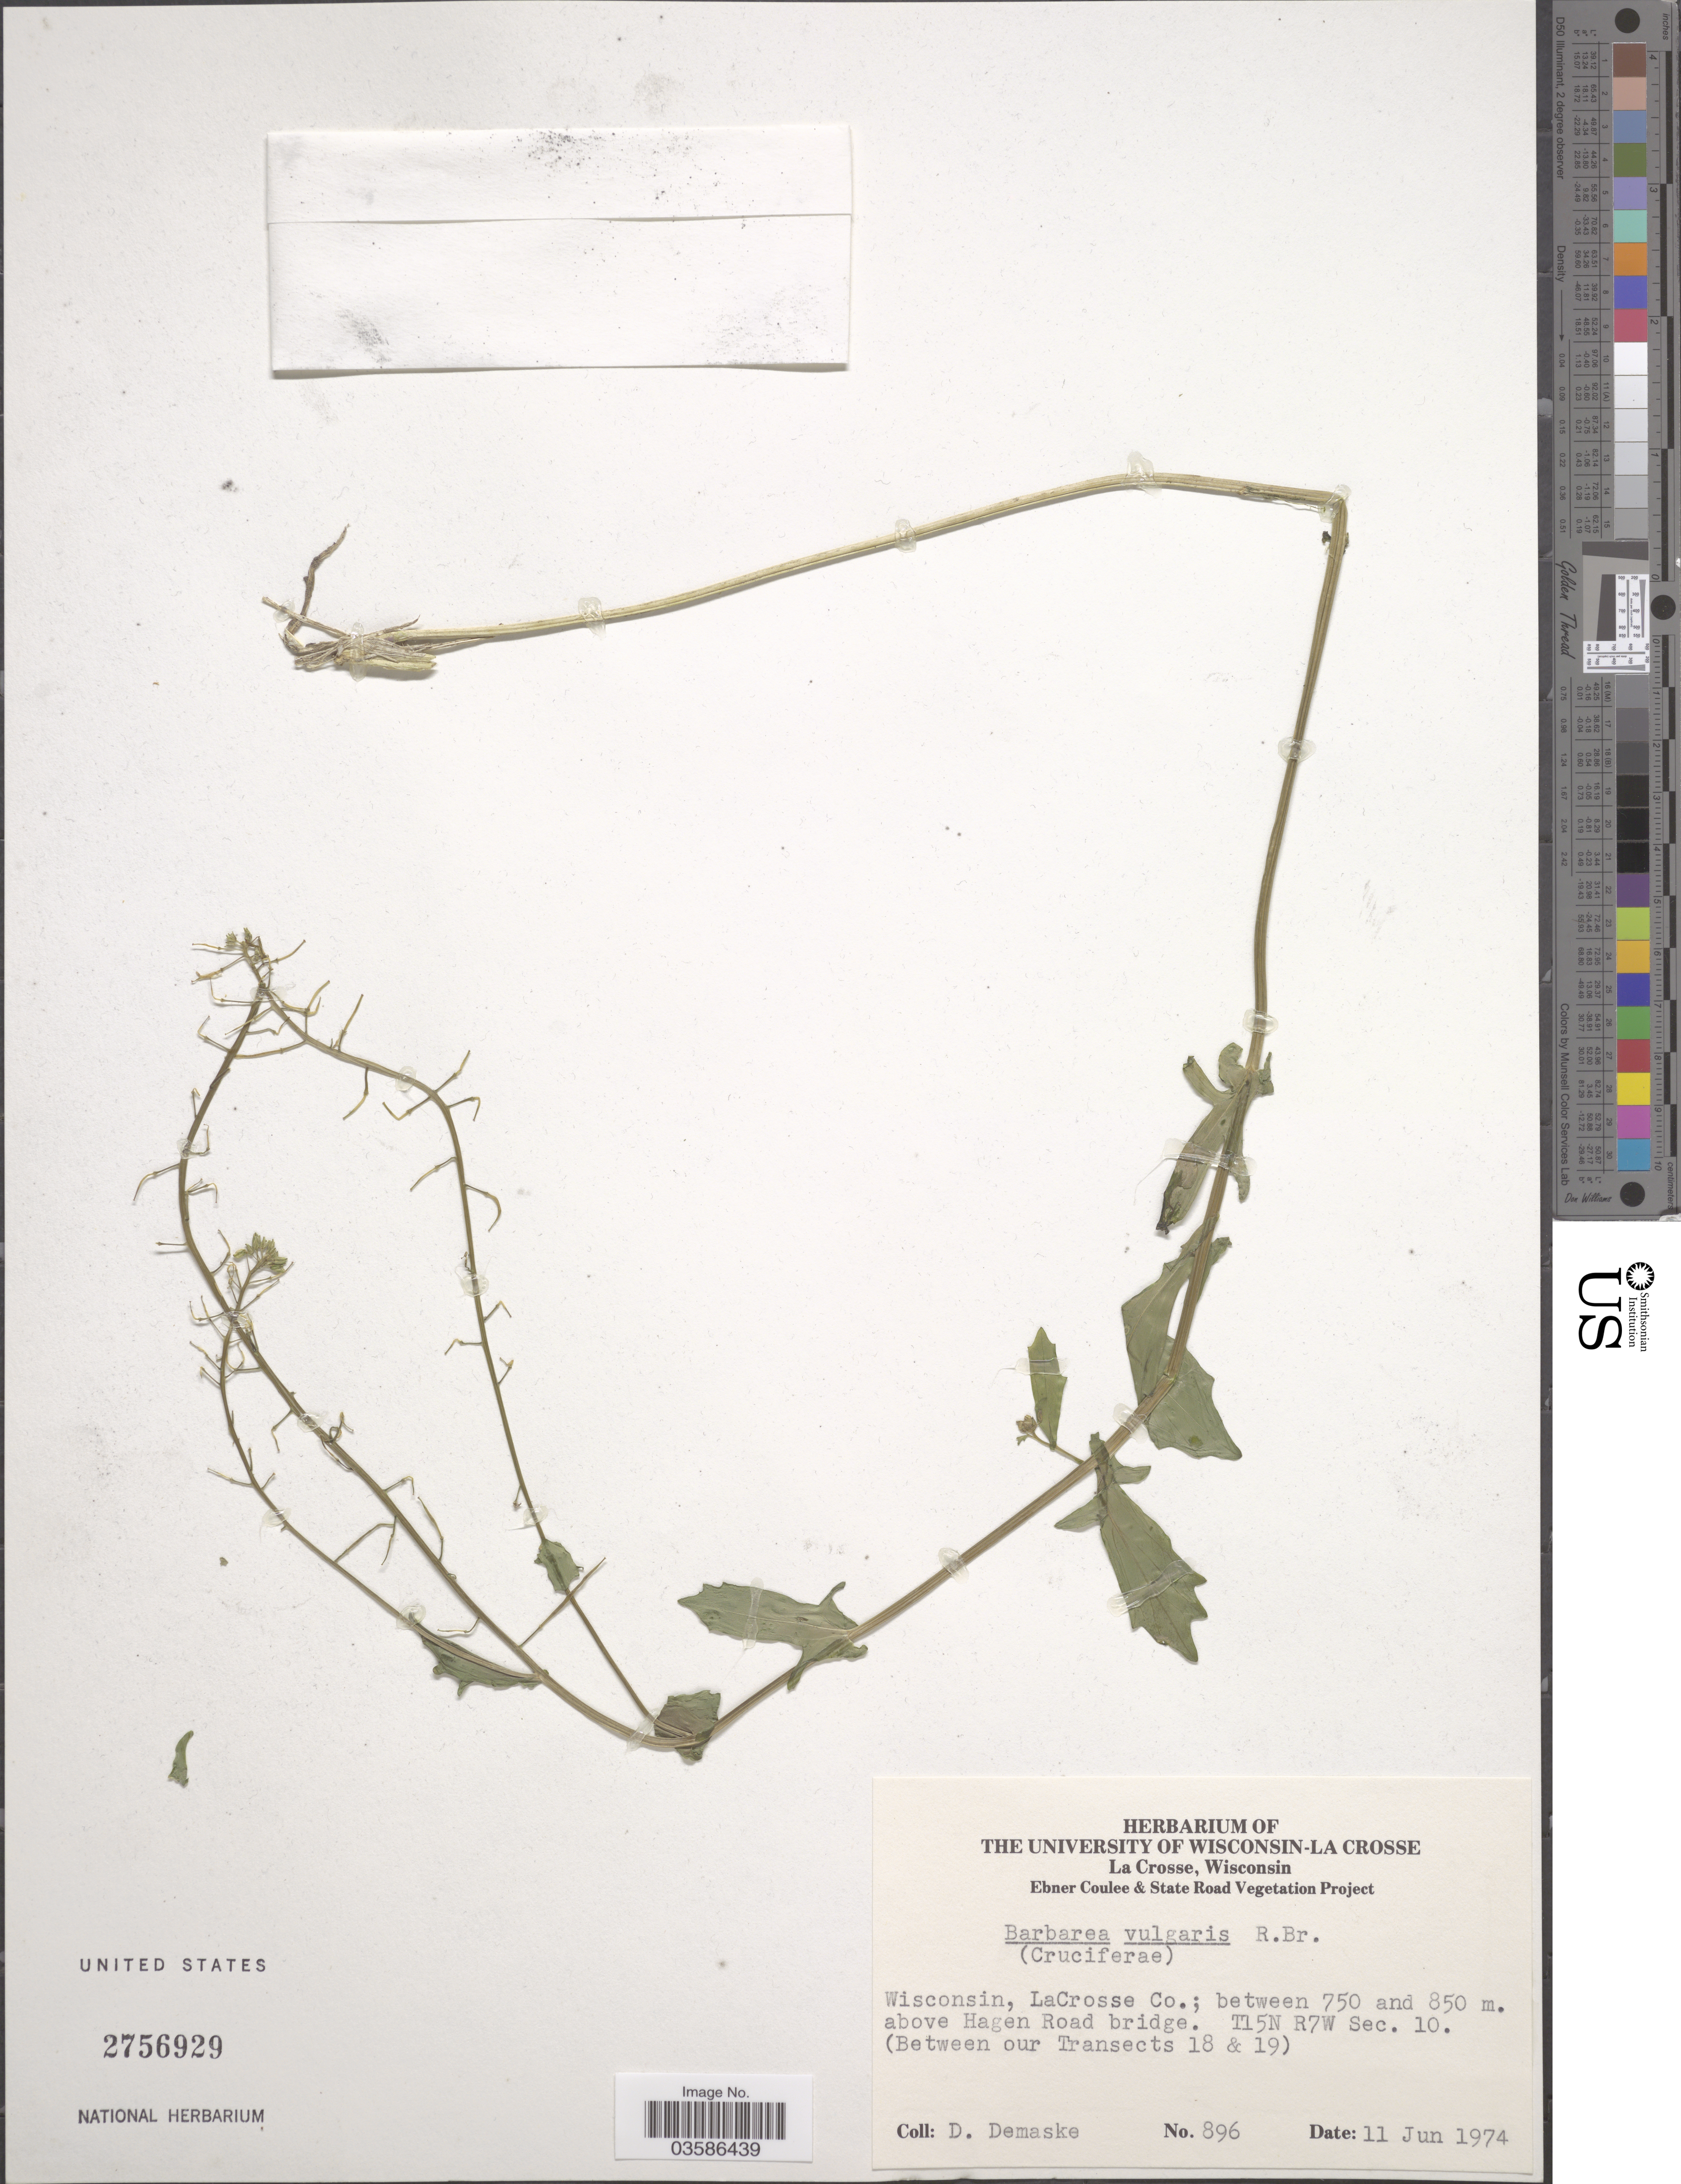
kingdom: Plantae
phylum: Tracheophyta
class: Magnoliopsida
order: Brassicales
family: Brassicaceae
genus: Barbarea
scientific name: Barbarea vulgaris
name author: W.T. Aiton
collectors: D. Demaske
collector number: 896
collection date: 1974-06-11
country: United States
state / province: Wisconsin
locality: LaCrosse Co.; between 750 and 850 m. above Hagen Road bridge. T15N R7W Sec.10. (Between our Transects 18 & 19).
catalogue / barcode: US 2756929